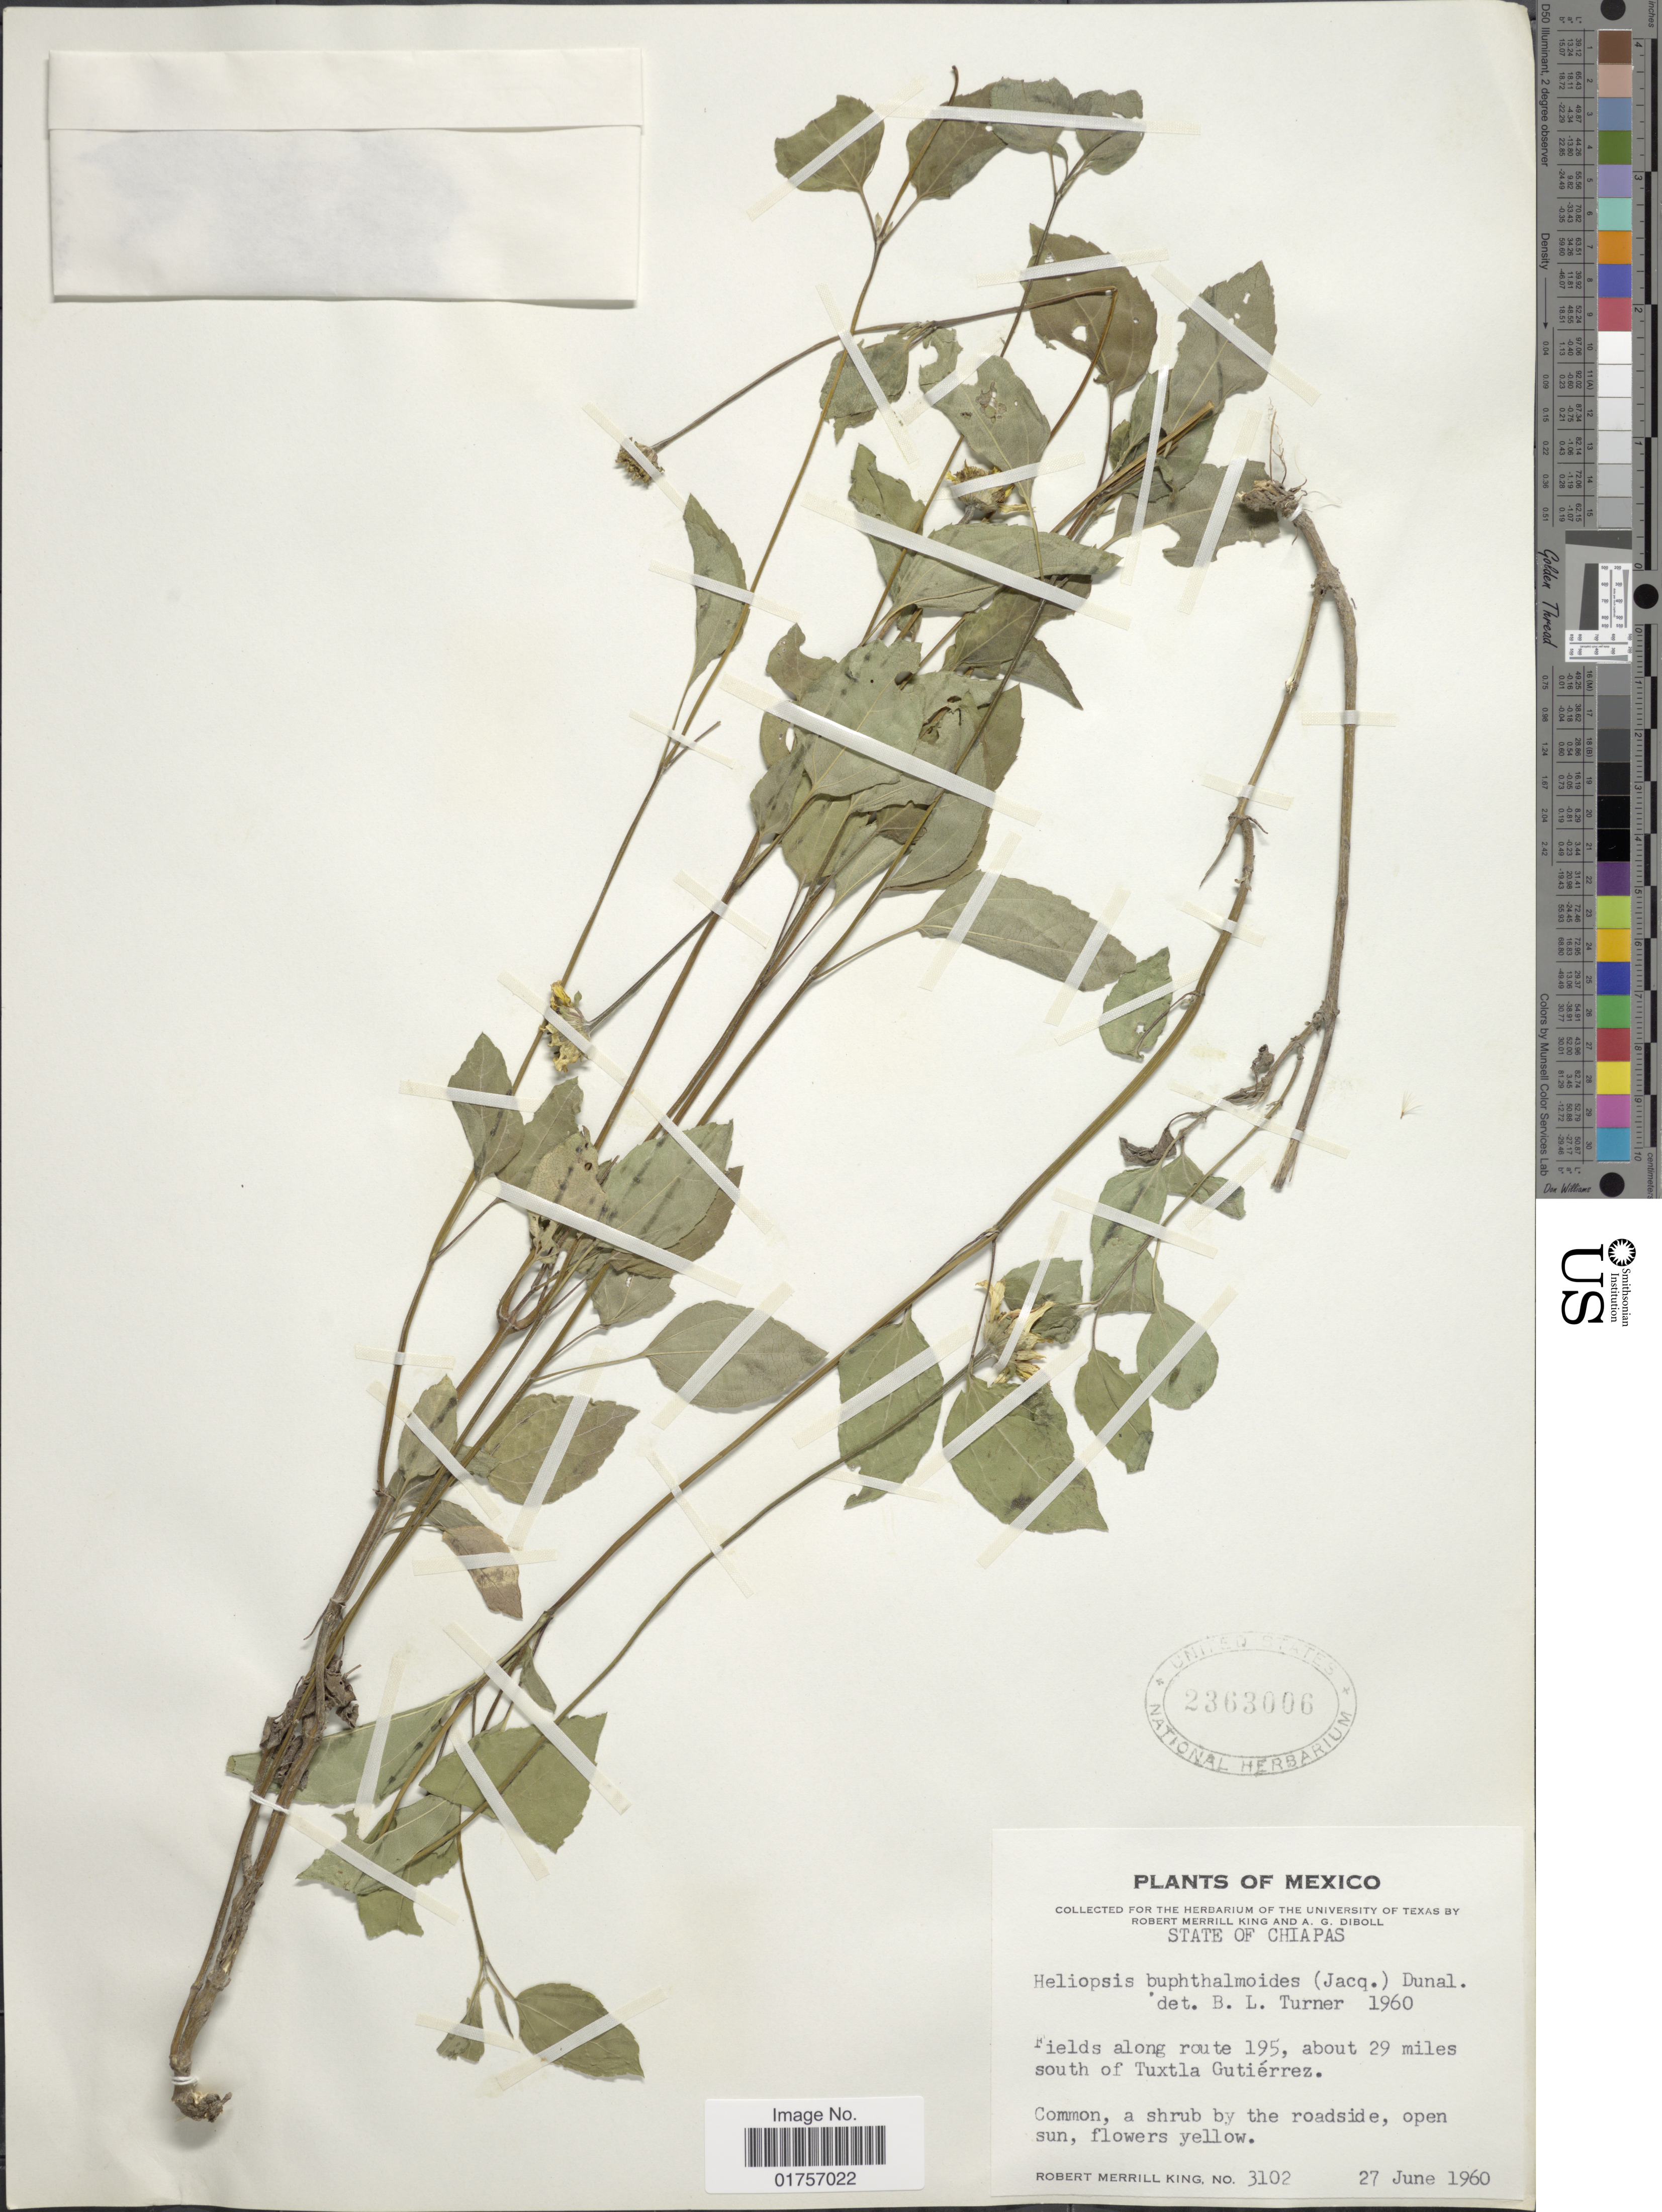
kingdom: Plantae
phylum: Tracheophyta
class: Magnoliopsida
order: Asterales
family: Asteraceae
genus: Heliopsis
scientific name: Heliopsis buphthalmoides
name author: (Jacq.) Dunal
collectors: R. M. King & A. Diboll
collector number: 3102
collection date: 1960-06-27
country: Mexico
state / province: Chiapas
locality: Along route 195, about 29 miles south of Tuxtla Gutiérrez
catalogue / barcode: US 2363006